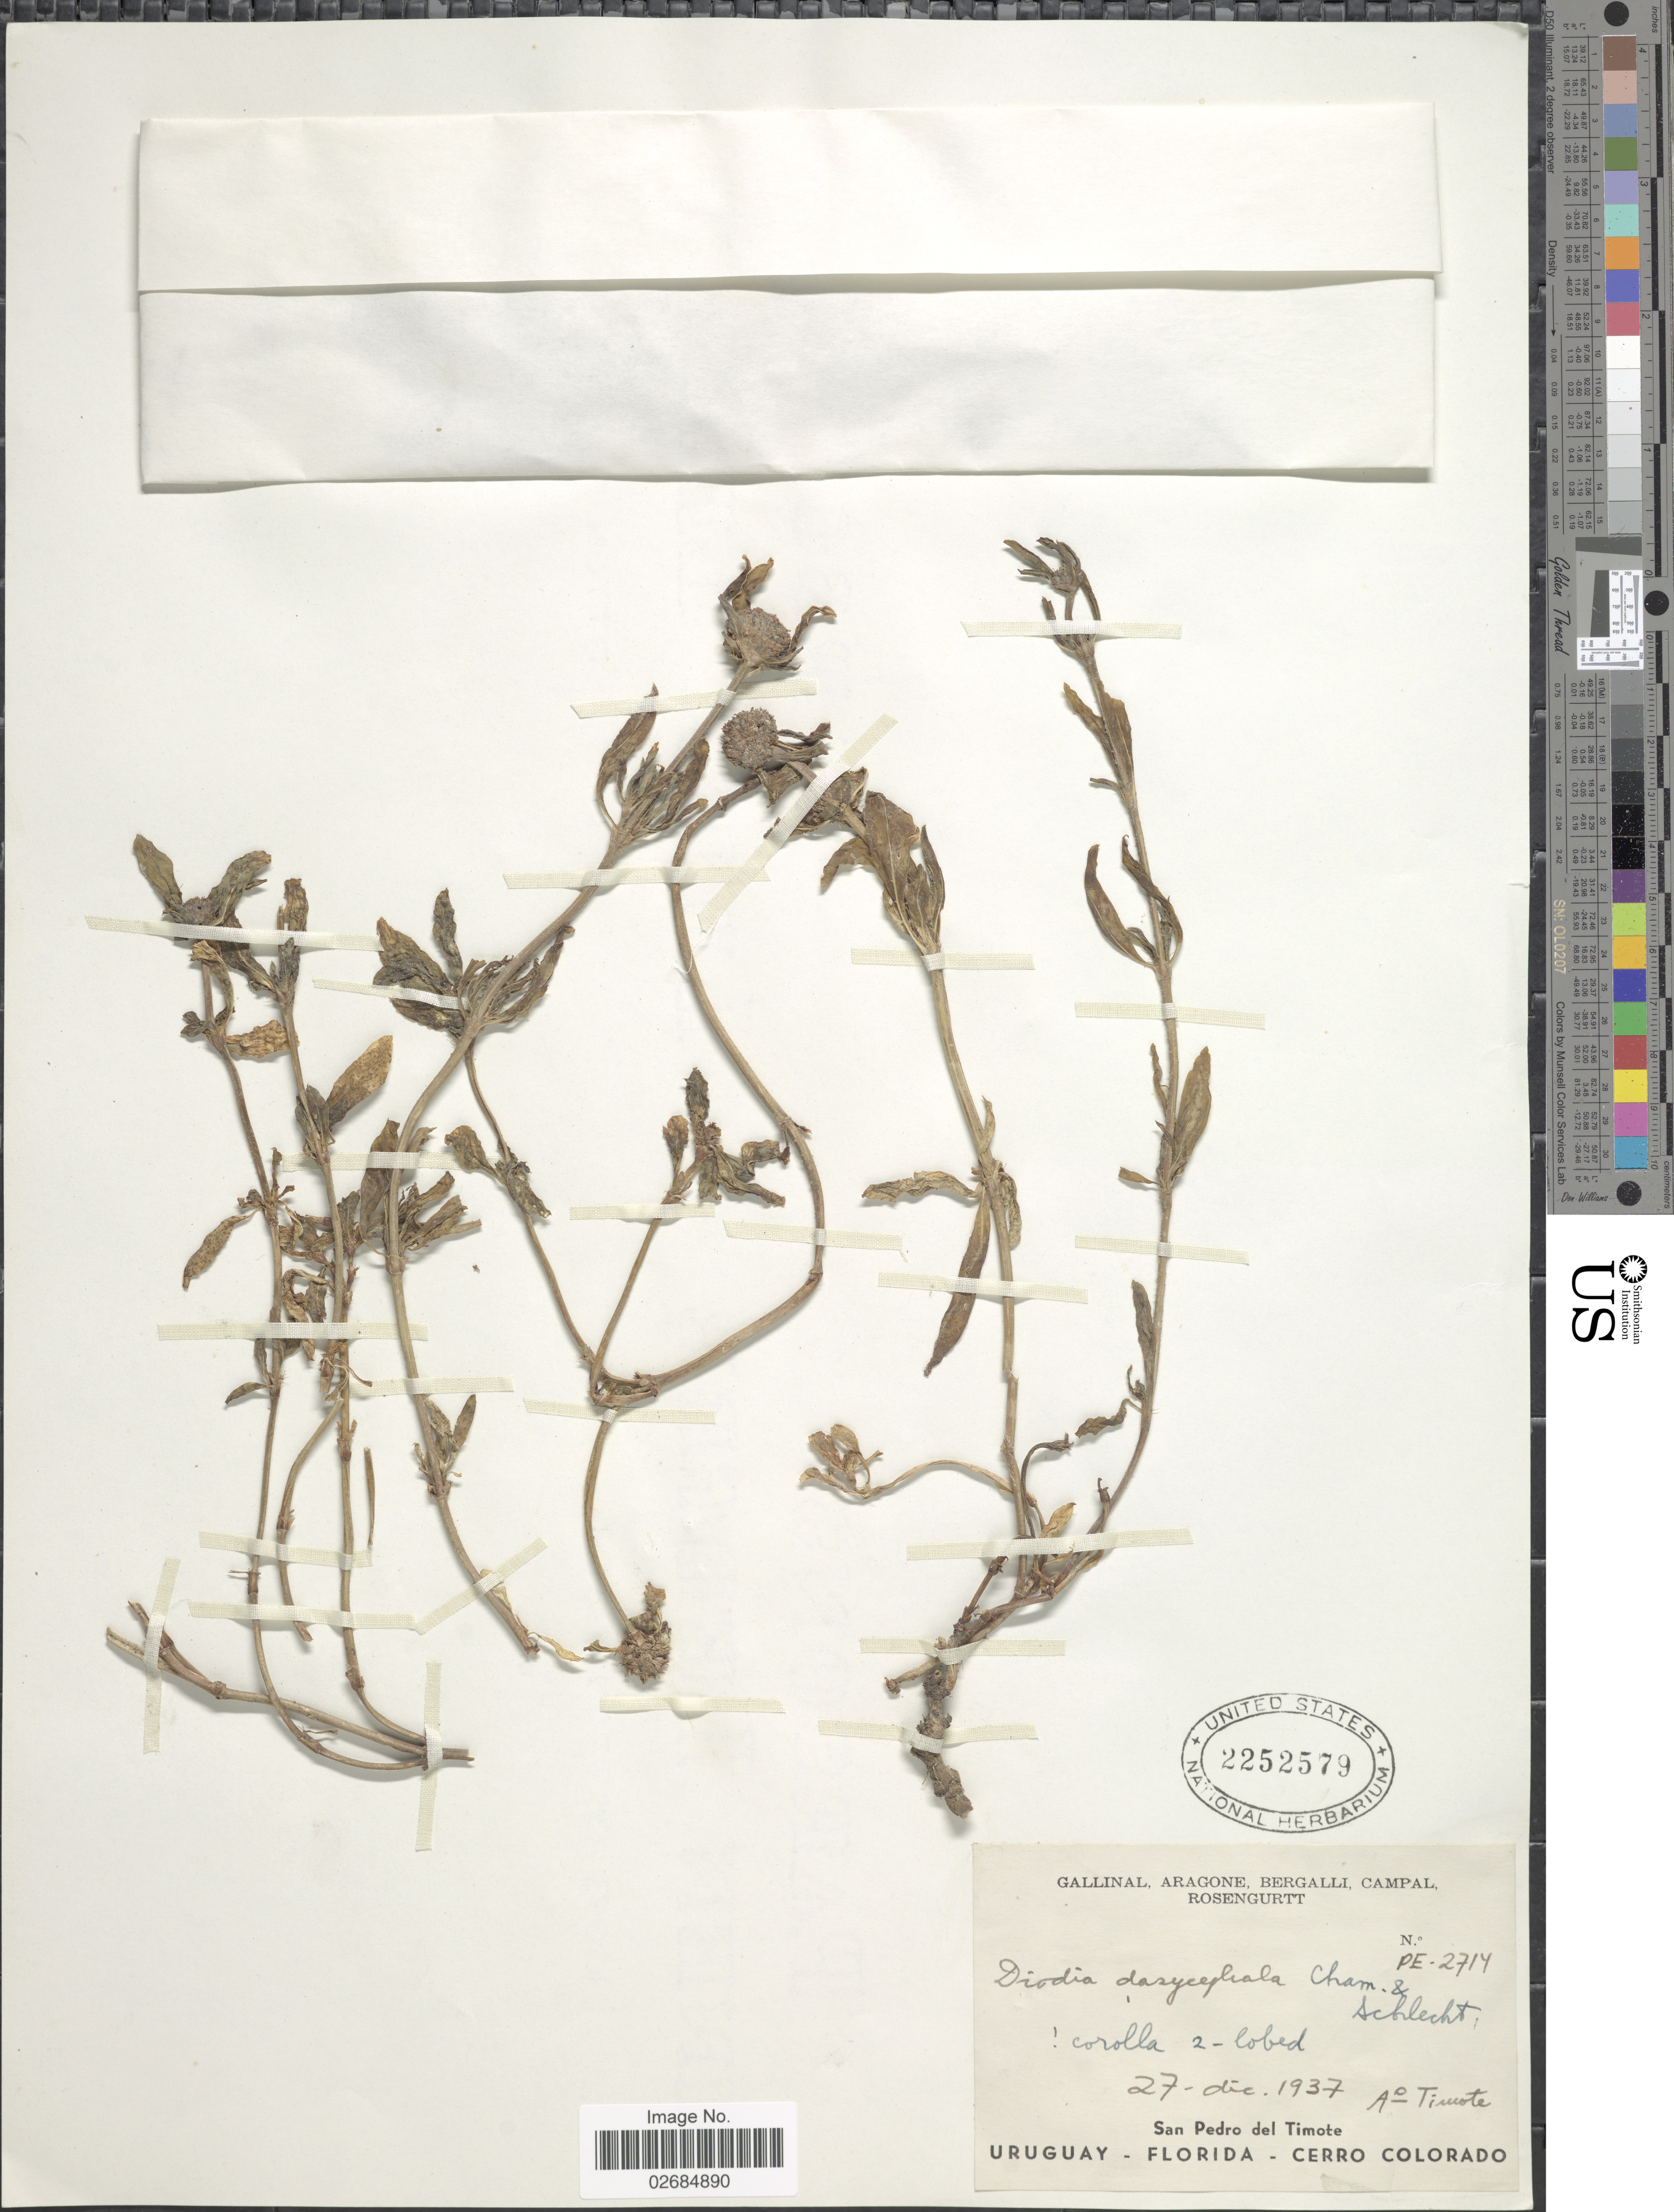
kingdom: Plantae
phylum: Tracheophyta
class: Magnoliopsida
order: Gentianales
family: Rubiaceae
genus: Diodia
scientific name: Diodia dasycephala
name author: Cham. & Schltdl.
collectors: -. Gallinal, -- Aragone, -- Bergalli, -- Campal & Rosengurtt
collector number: PE-2714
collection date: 1937-12-27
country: Uruguay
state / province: Florida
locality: San Pedro del Timote. Cerro Colorado. Ao Timote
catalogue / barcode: US 2252579